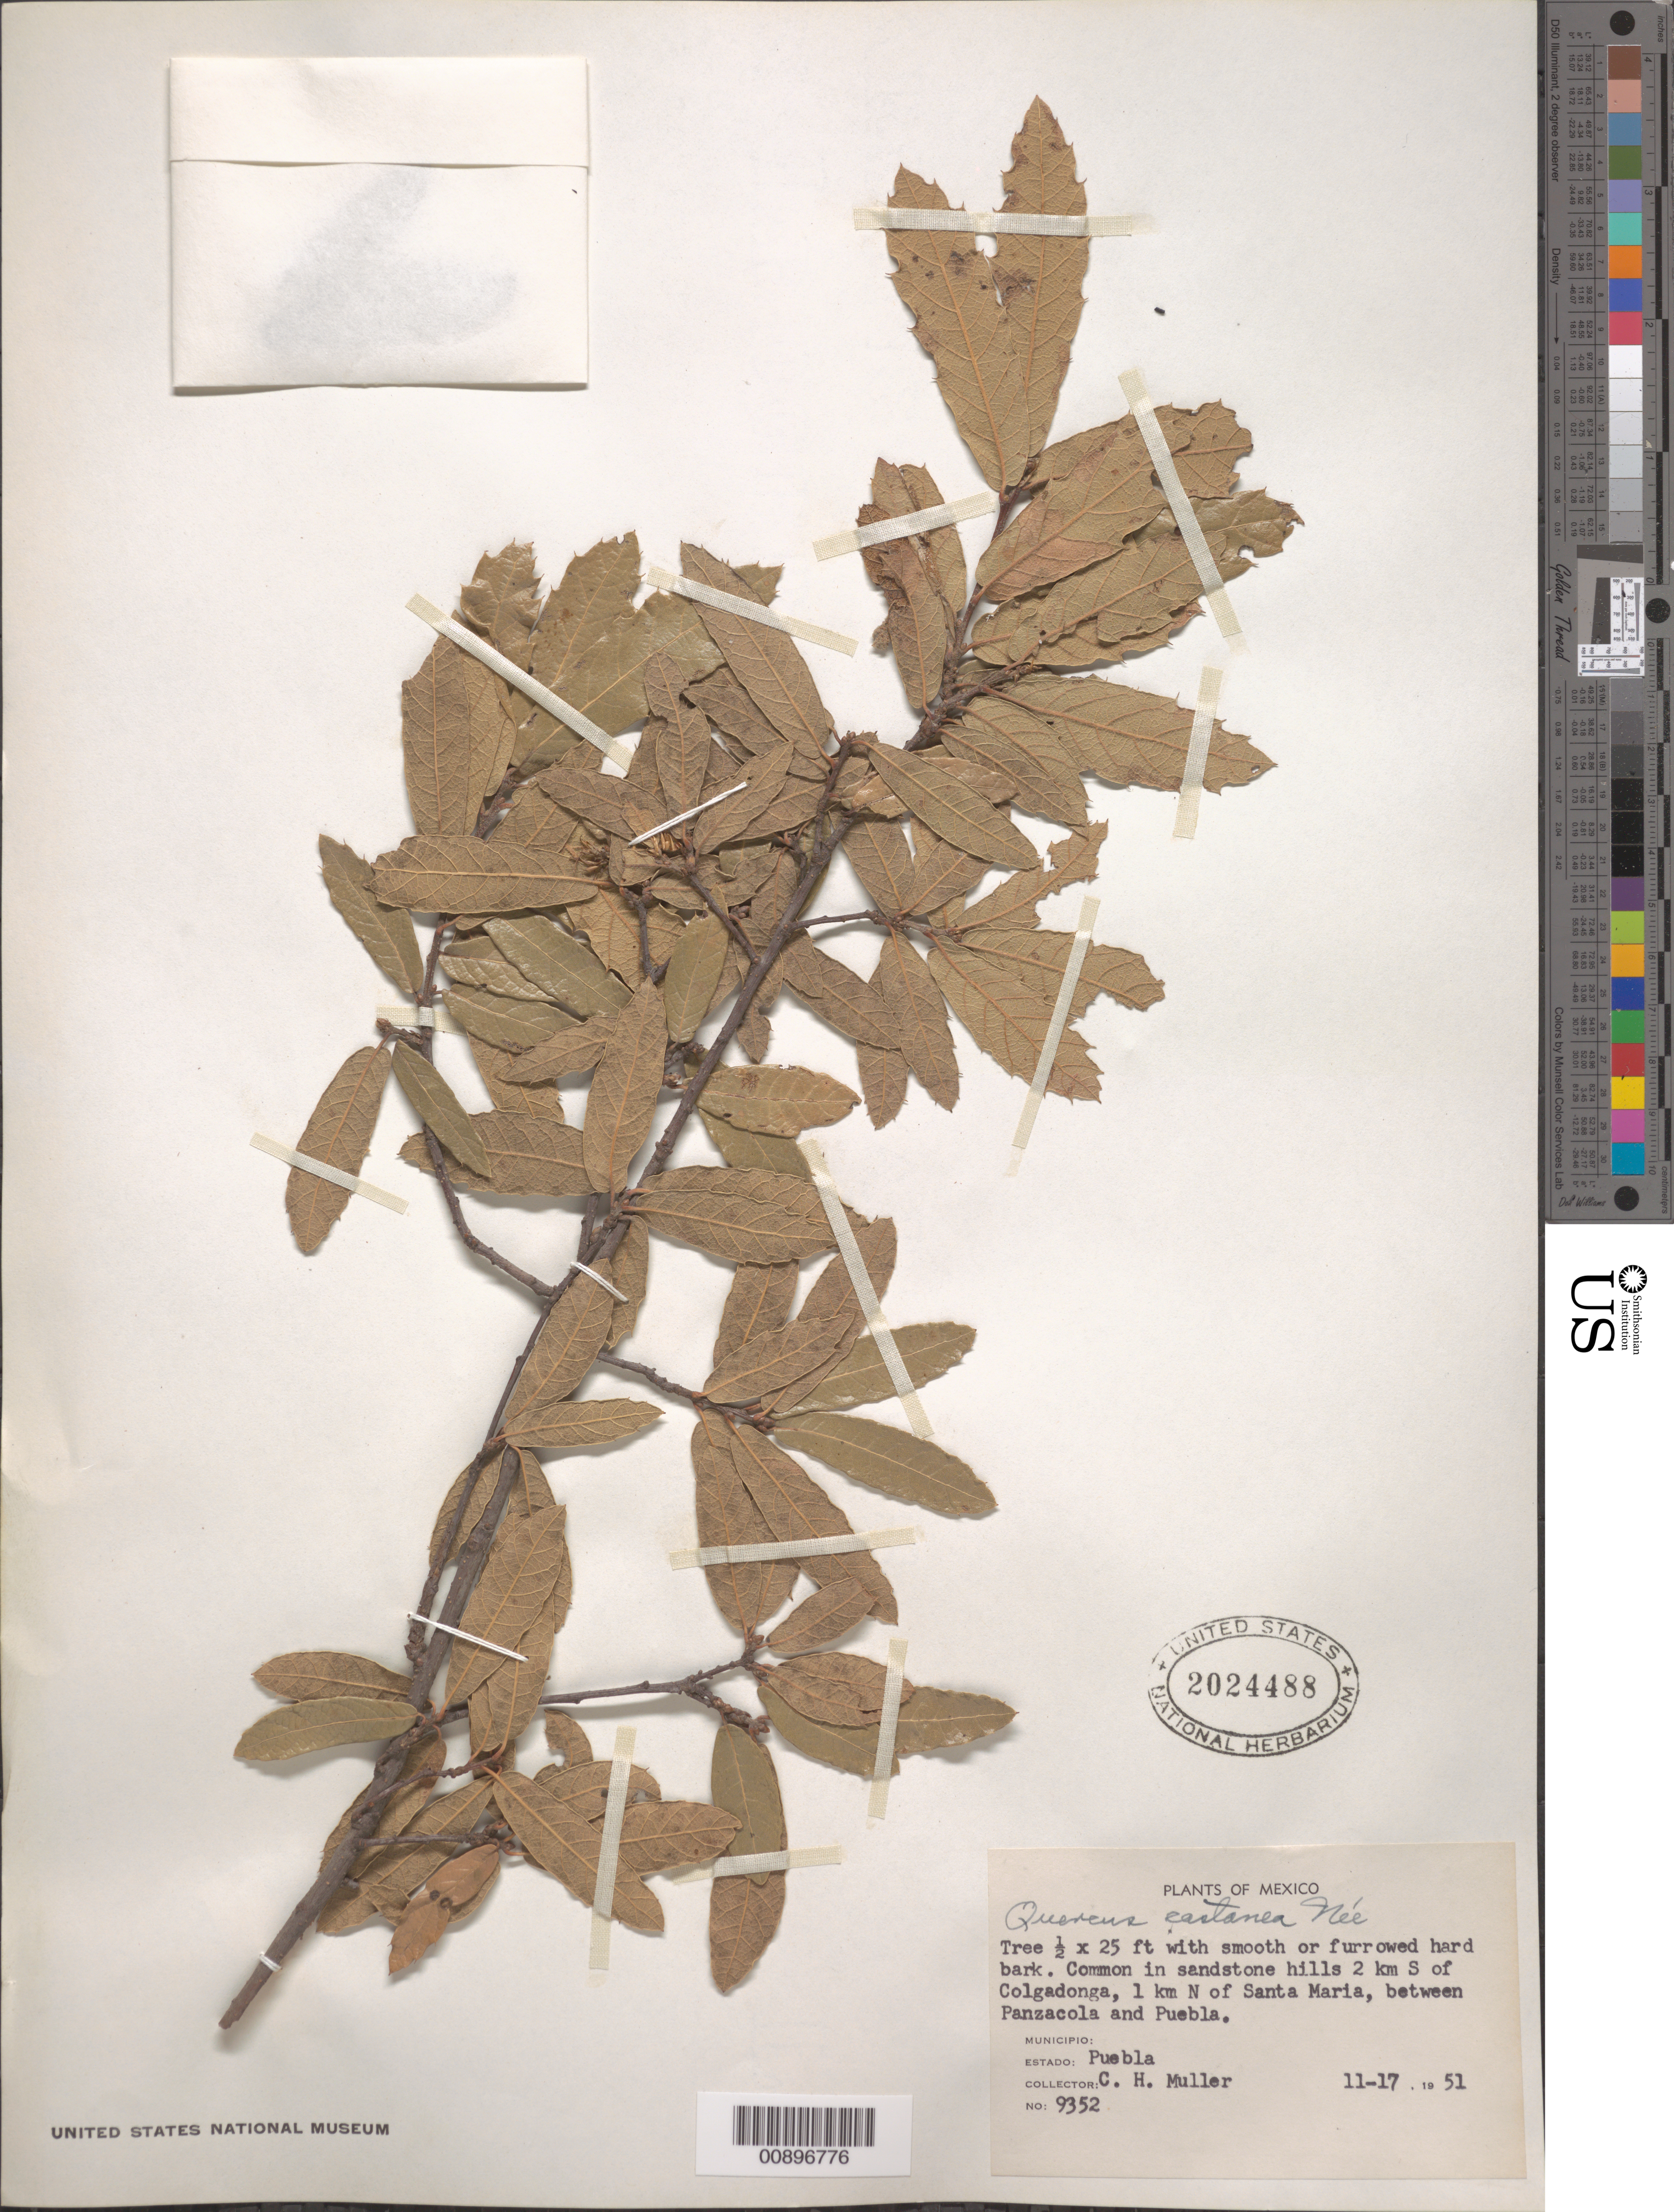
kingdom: Plantae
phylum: Tracheophyta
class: Magnoliopsida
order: Fagales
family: Fagaceae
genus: Quercus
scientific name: Quercus castanea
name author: Née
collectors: C. H. Muller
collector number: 9352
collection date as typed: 17 Nov 1951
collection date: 1951-11-17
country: Mexico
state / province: Puebla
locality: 2 km. S of Colgadonga, 1 km N of Santa Maria, between Panzacola and Puebla.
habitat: Common in sandstone hills.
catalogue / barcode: US 2024488